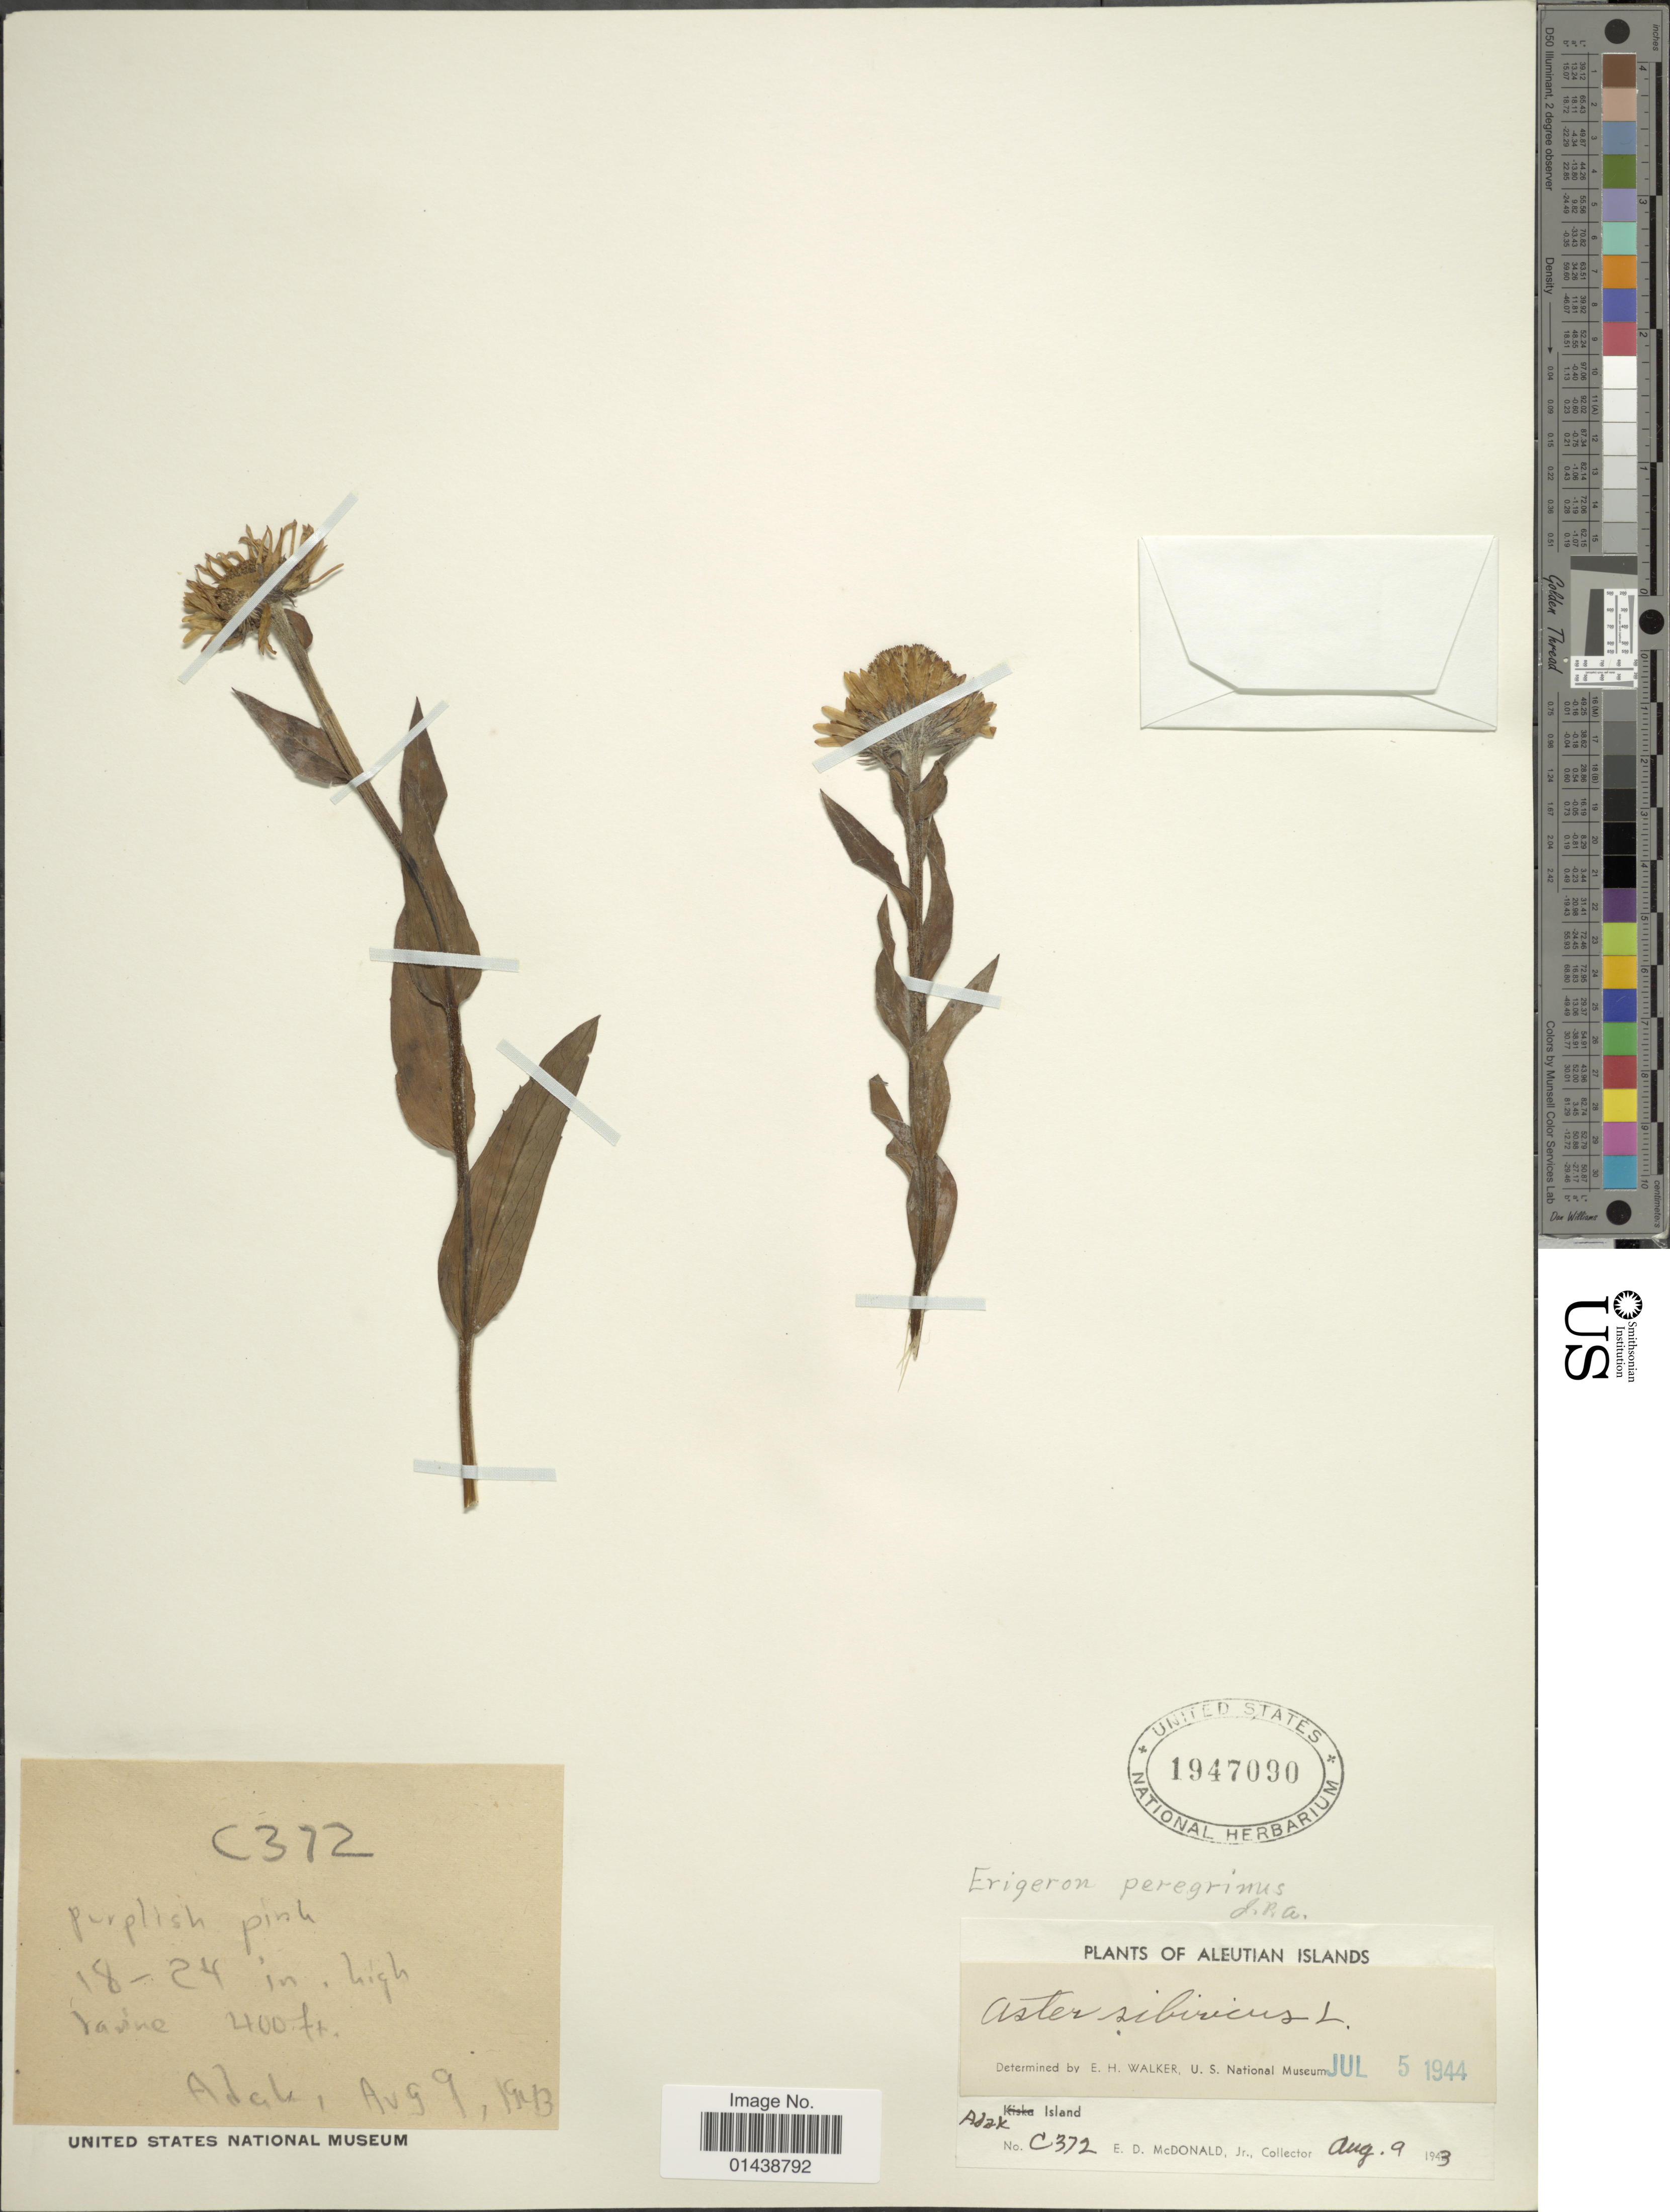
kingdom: Plantae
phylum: Tracheophyta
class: Magnoliopsida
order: Asterales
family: Asteraceae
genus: Erigeron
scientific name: Erigeron peregrinus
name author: (Banks ex Pursh) Greene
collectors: E. D. McDonald Jr.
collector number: C372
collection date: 1943-08-09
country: United States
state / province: Alaska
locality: Aleutian Islands. Adak Island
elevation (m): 122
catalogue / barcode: US 1947090